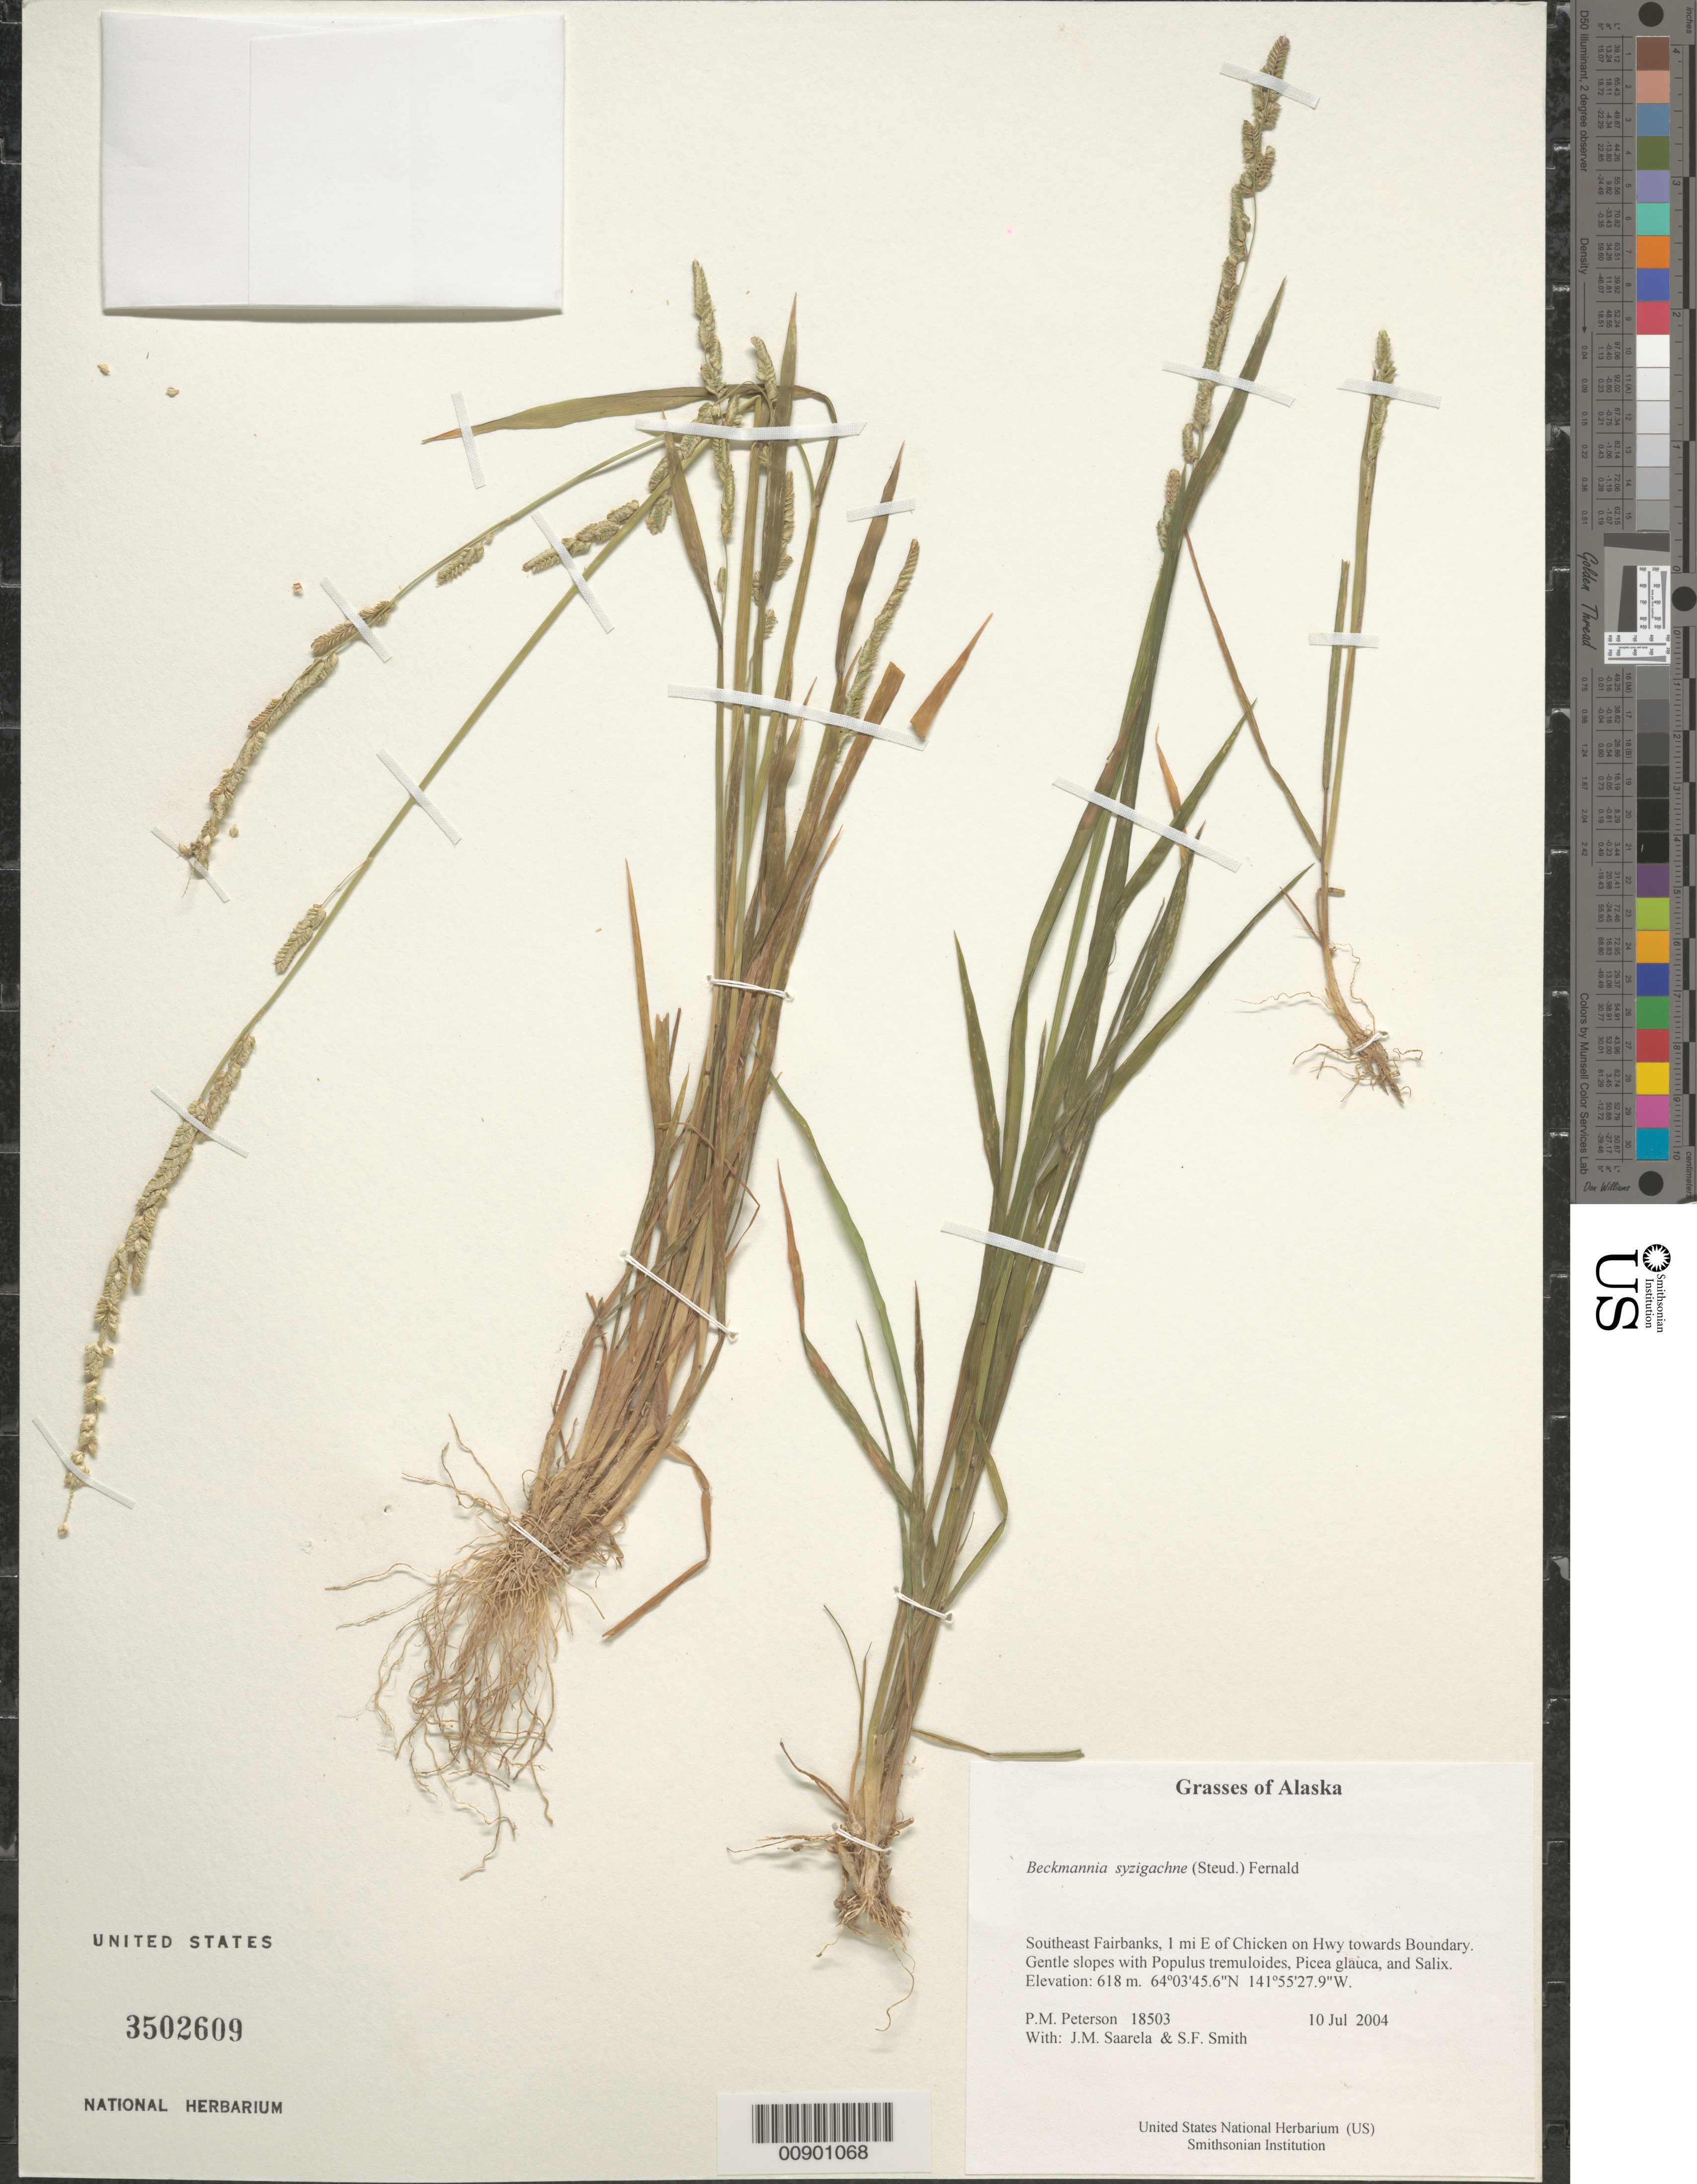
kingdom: Plantae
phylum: Tracheophyta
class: Liliopsida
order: Poales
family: Poaceae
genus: Beckmannia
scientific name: Beckmannia syzigachne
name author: (Steud.) Fernald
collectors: P. M. Peterson, J. Saarela & S.F. Smith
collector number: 18503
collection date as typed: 10 Jul 2004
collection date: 2004-07-10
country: United States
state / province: Alaska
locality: Southeast Fairbanks, 1 mi E of Chicken on Hwy towards Boundary. Gentle slopes with Populus tremuloides, Picea glauca, and Salix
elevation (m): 618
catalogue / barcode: US 3502609